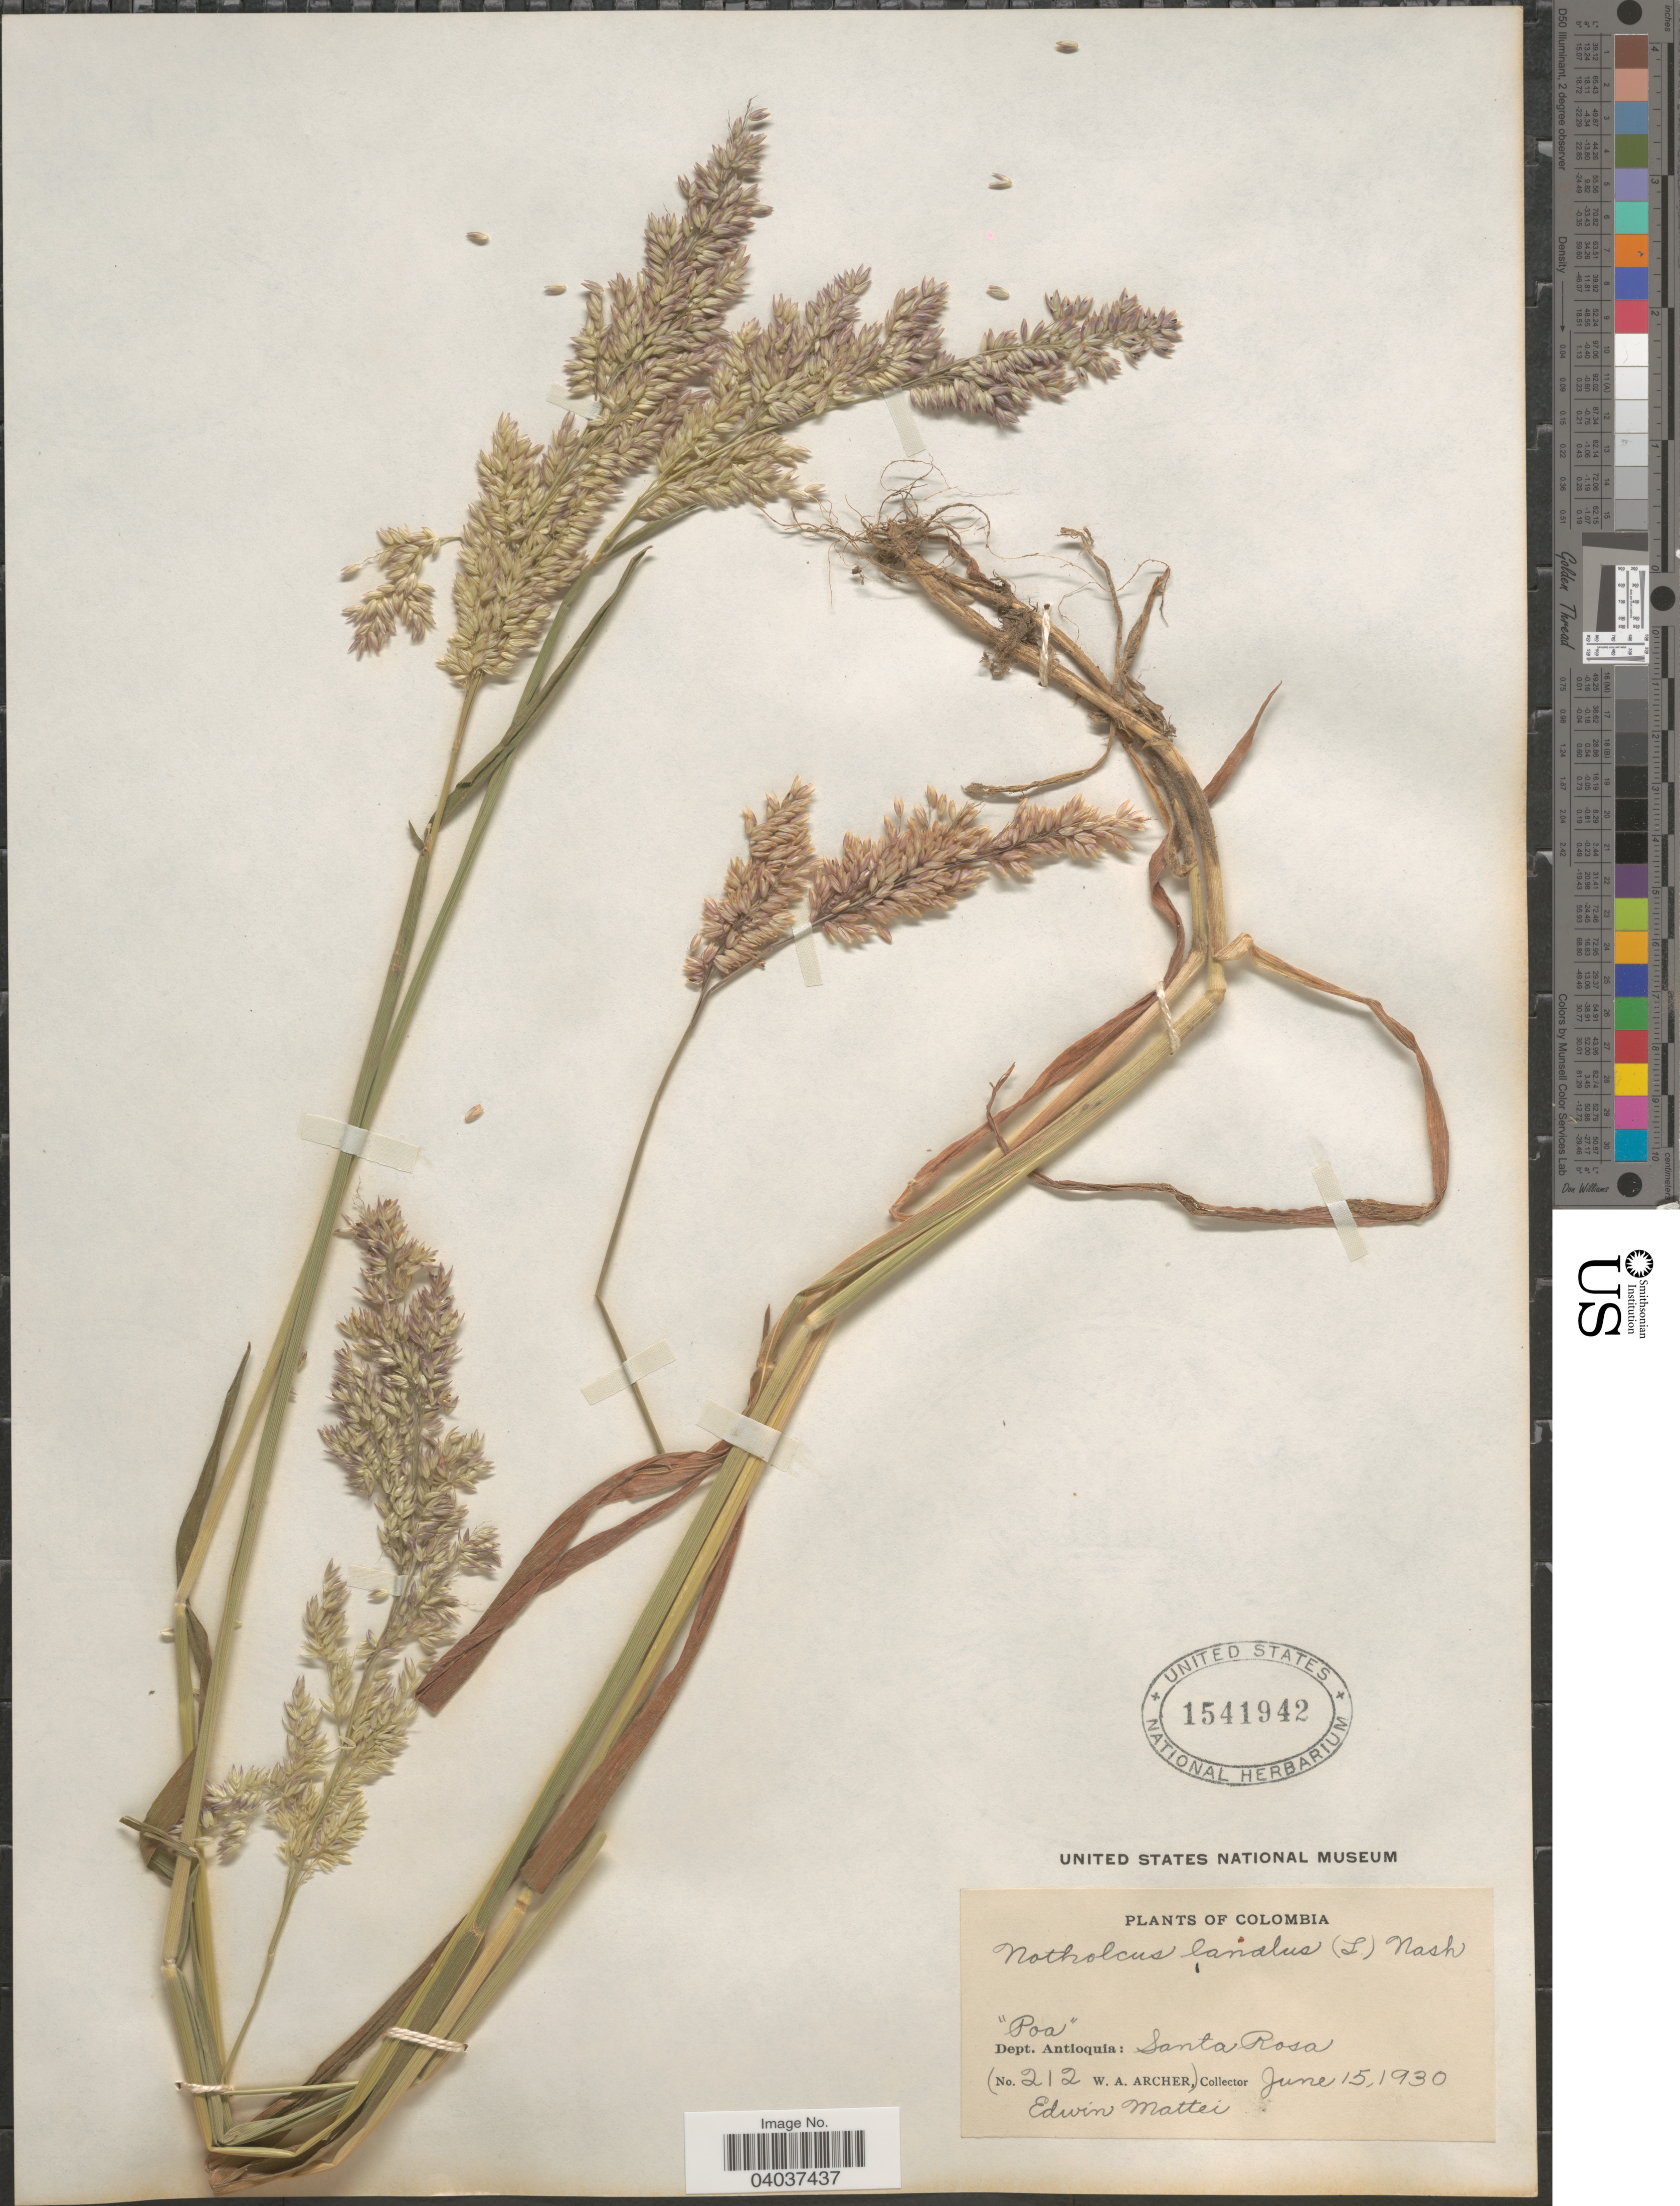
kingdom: Plantae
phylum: Tracheophyta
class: Liliopsida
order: Poales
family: Poaceae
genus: Holcus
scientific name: Holcus lanatus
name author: L.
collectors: E. Mattei & W. Archer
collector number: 212?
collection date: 1930-06-15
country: Colombia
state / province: Antioquia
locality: Dept. Antioquia: Santa Rosa.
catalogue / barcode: US 1541942